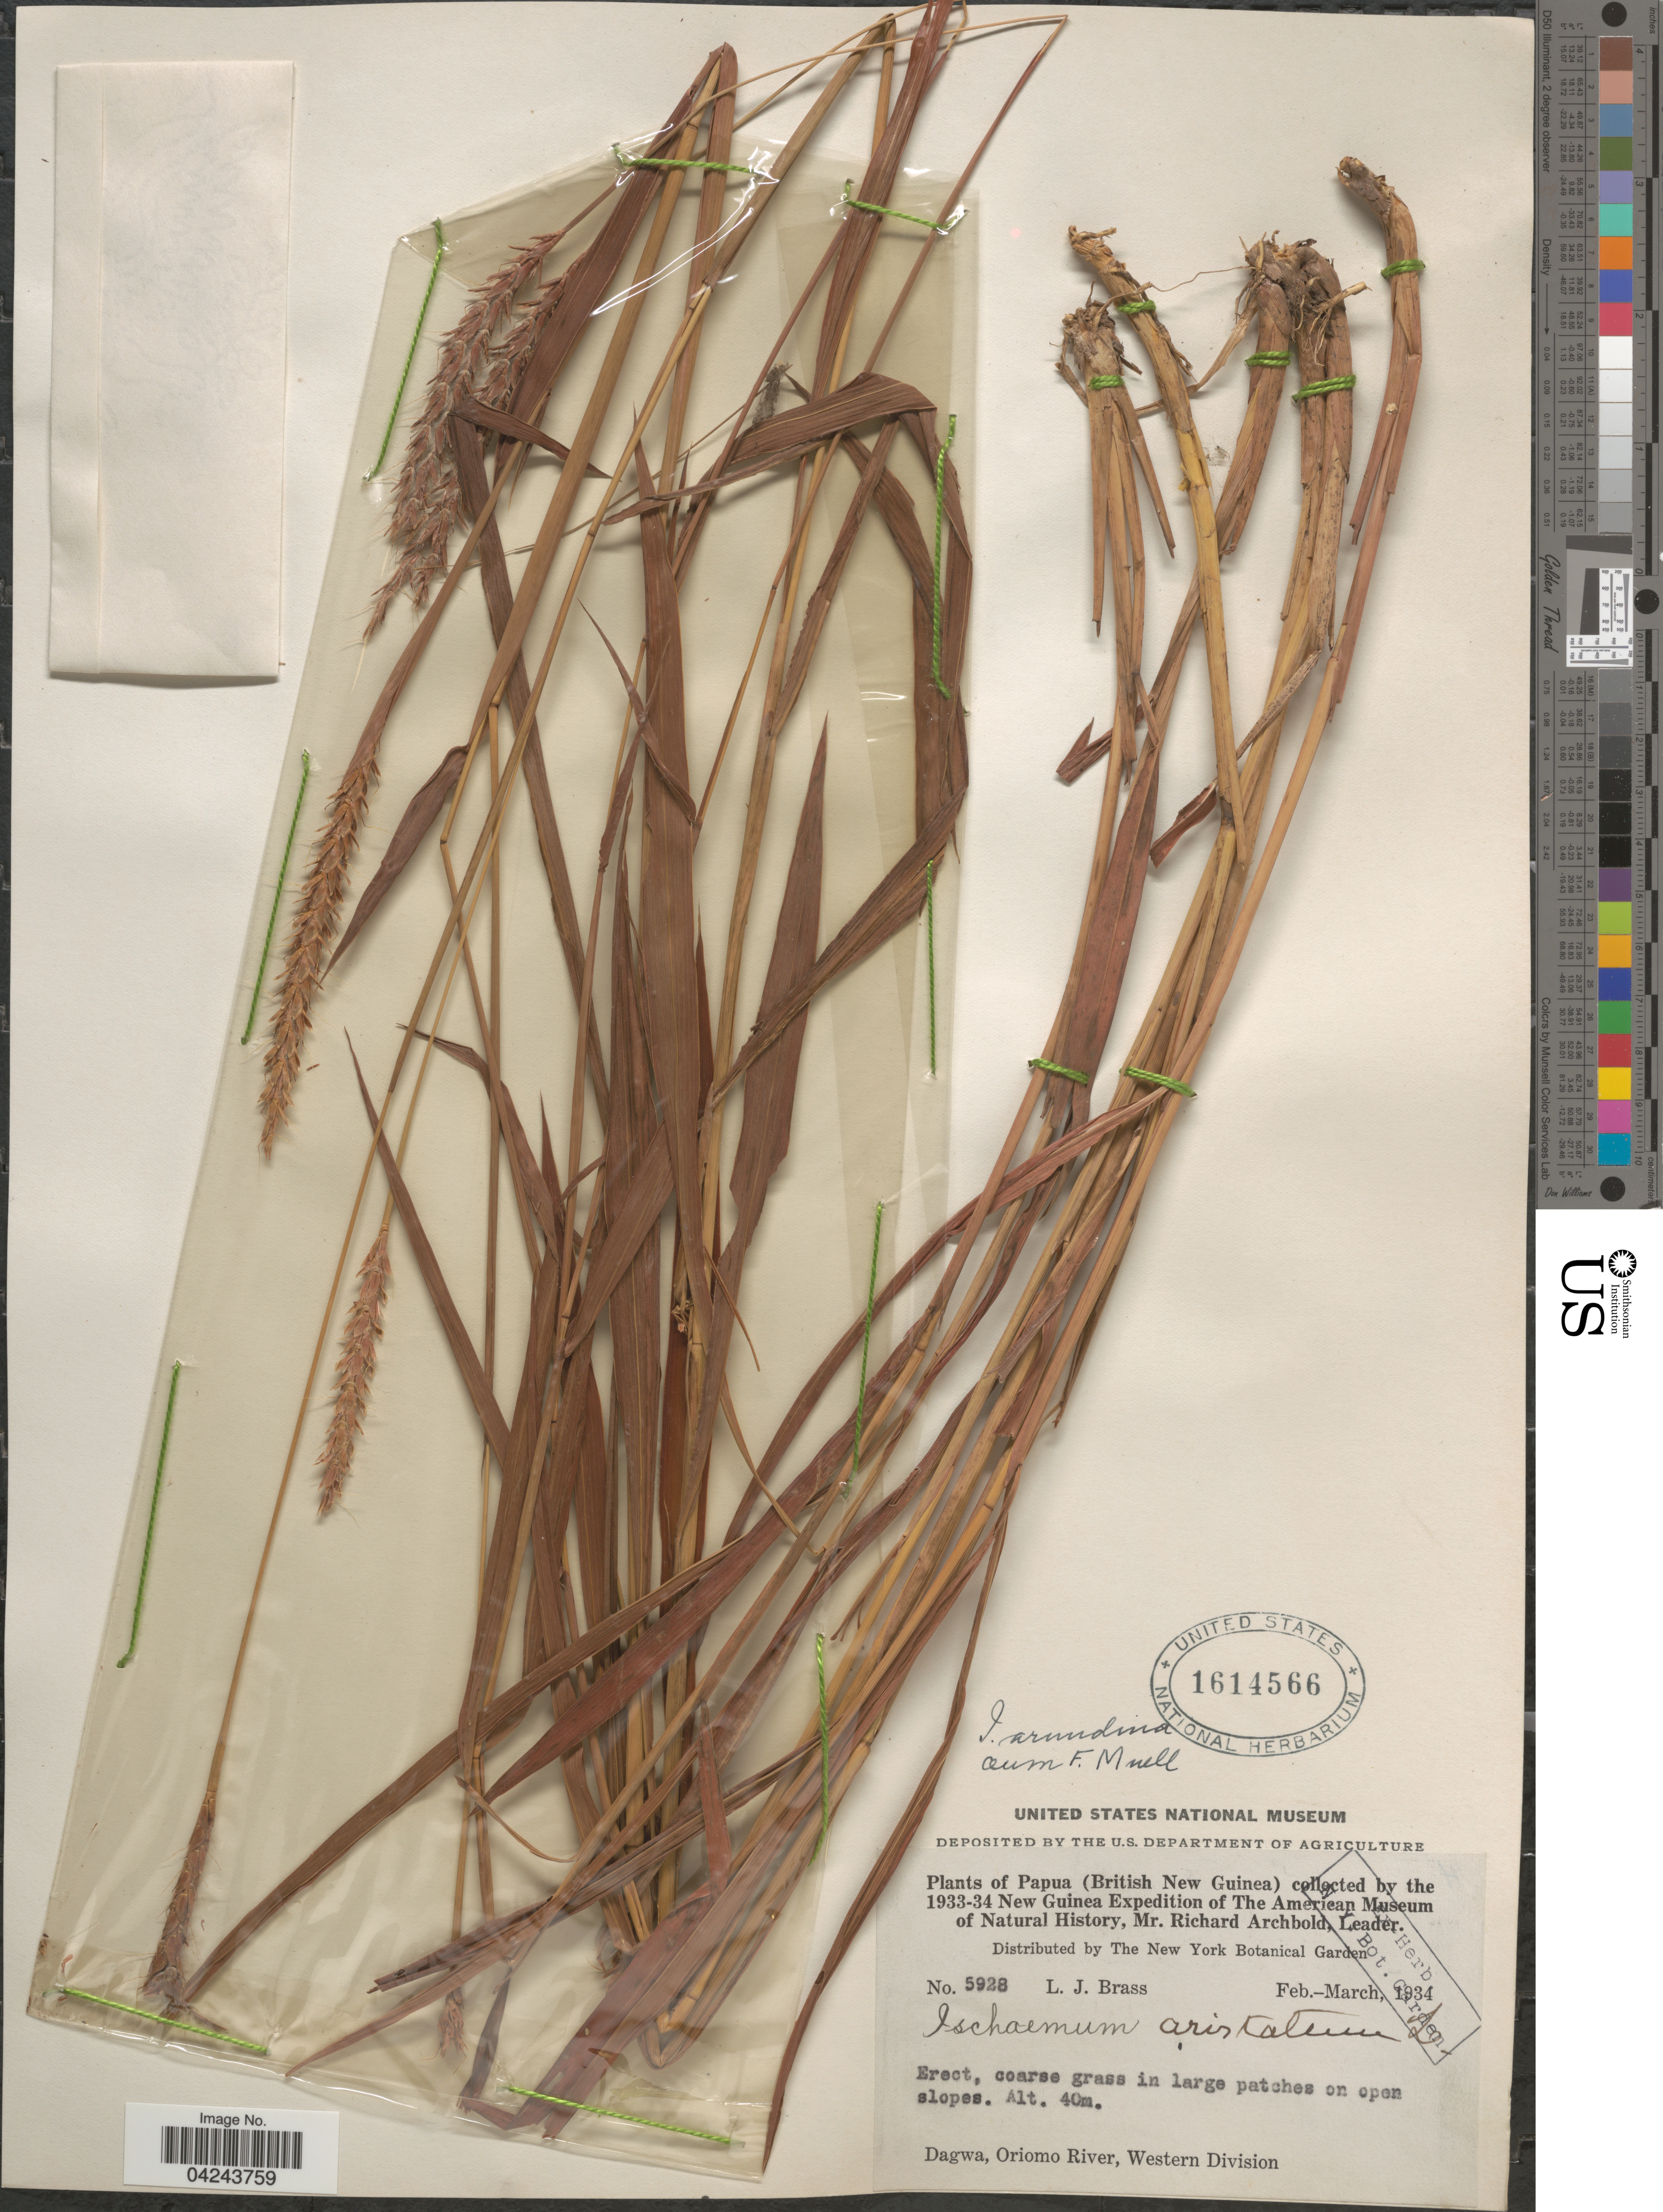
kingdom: Plantae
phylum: Tracheophyta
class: Liliopsida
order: Poales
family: Poaceae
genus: Ischaemum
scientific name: Ischaemum australe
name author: R. Br.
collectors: L. J. Brass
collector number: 5928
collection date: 1934-02/1934-03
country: Papua New Guinea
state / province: Manus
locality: (British New Guinea). 1933-34 New Guinea Expedition of The American Museum of Natural History. Dagwa, Oriomo River, Western Division.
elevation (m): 40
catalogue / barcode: US 1614566